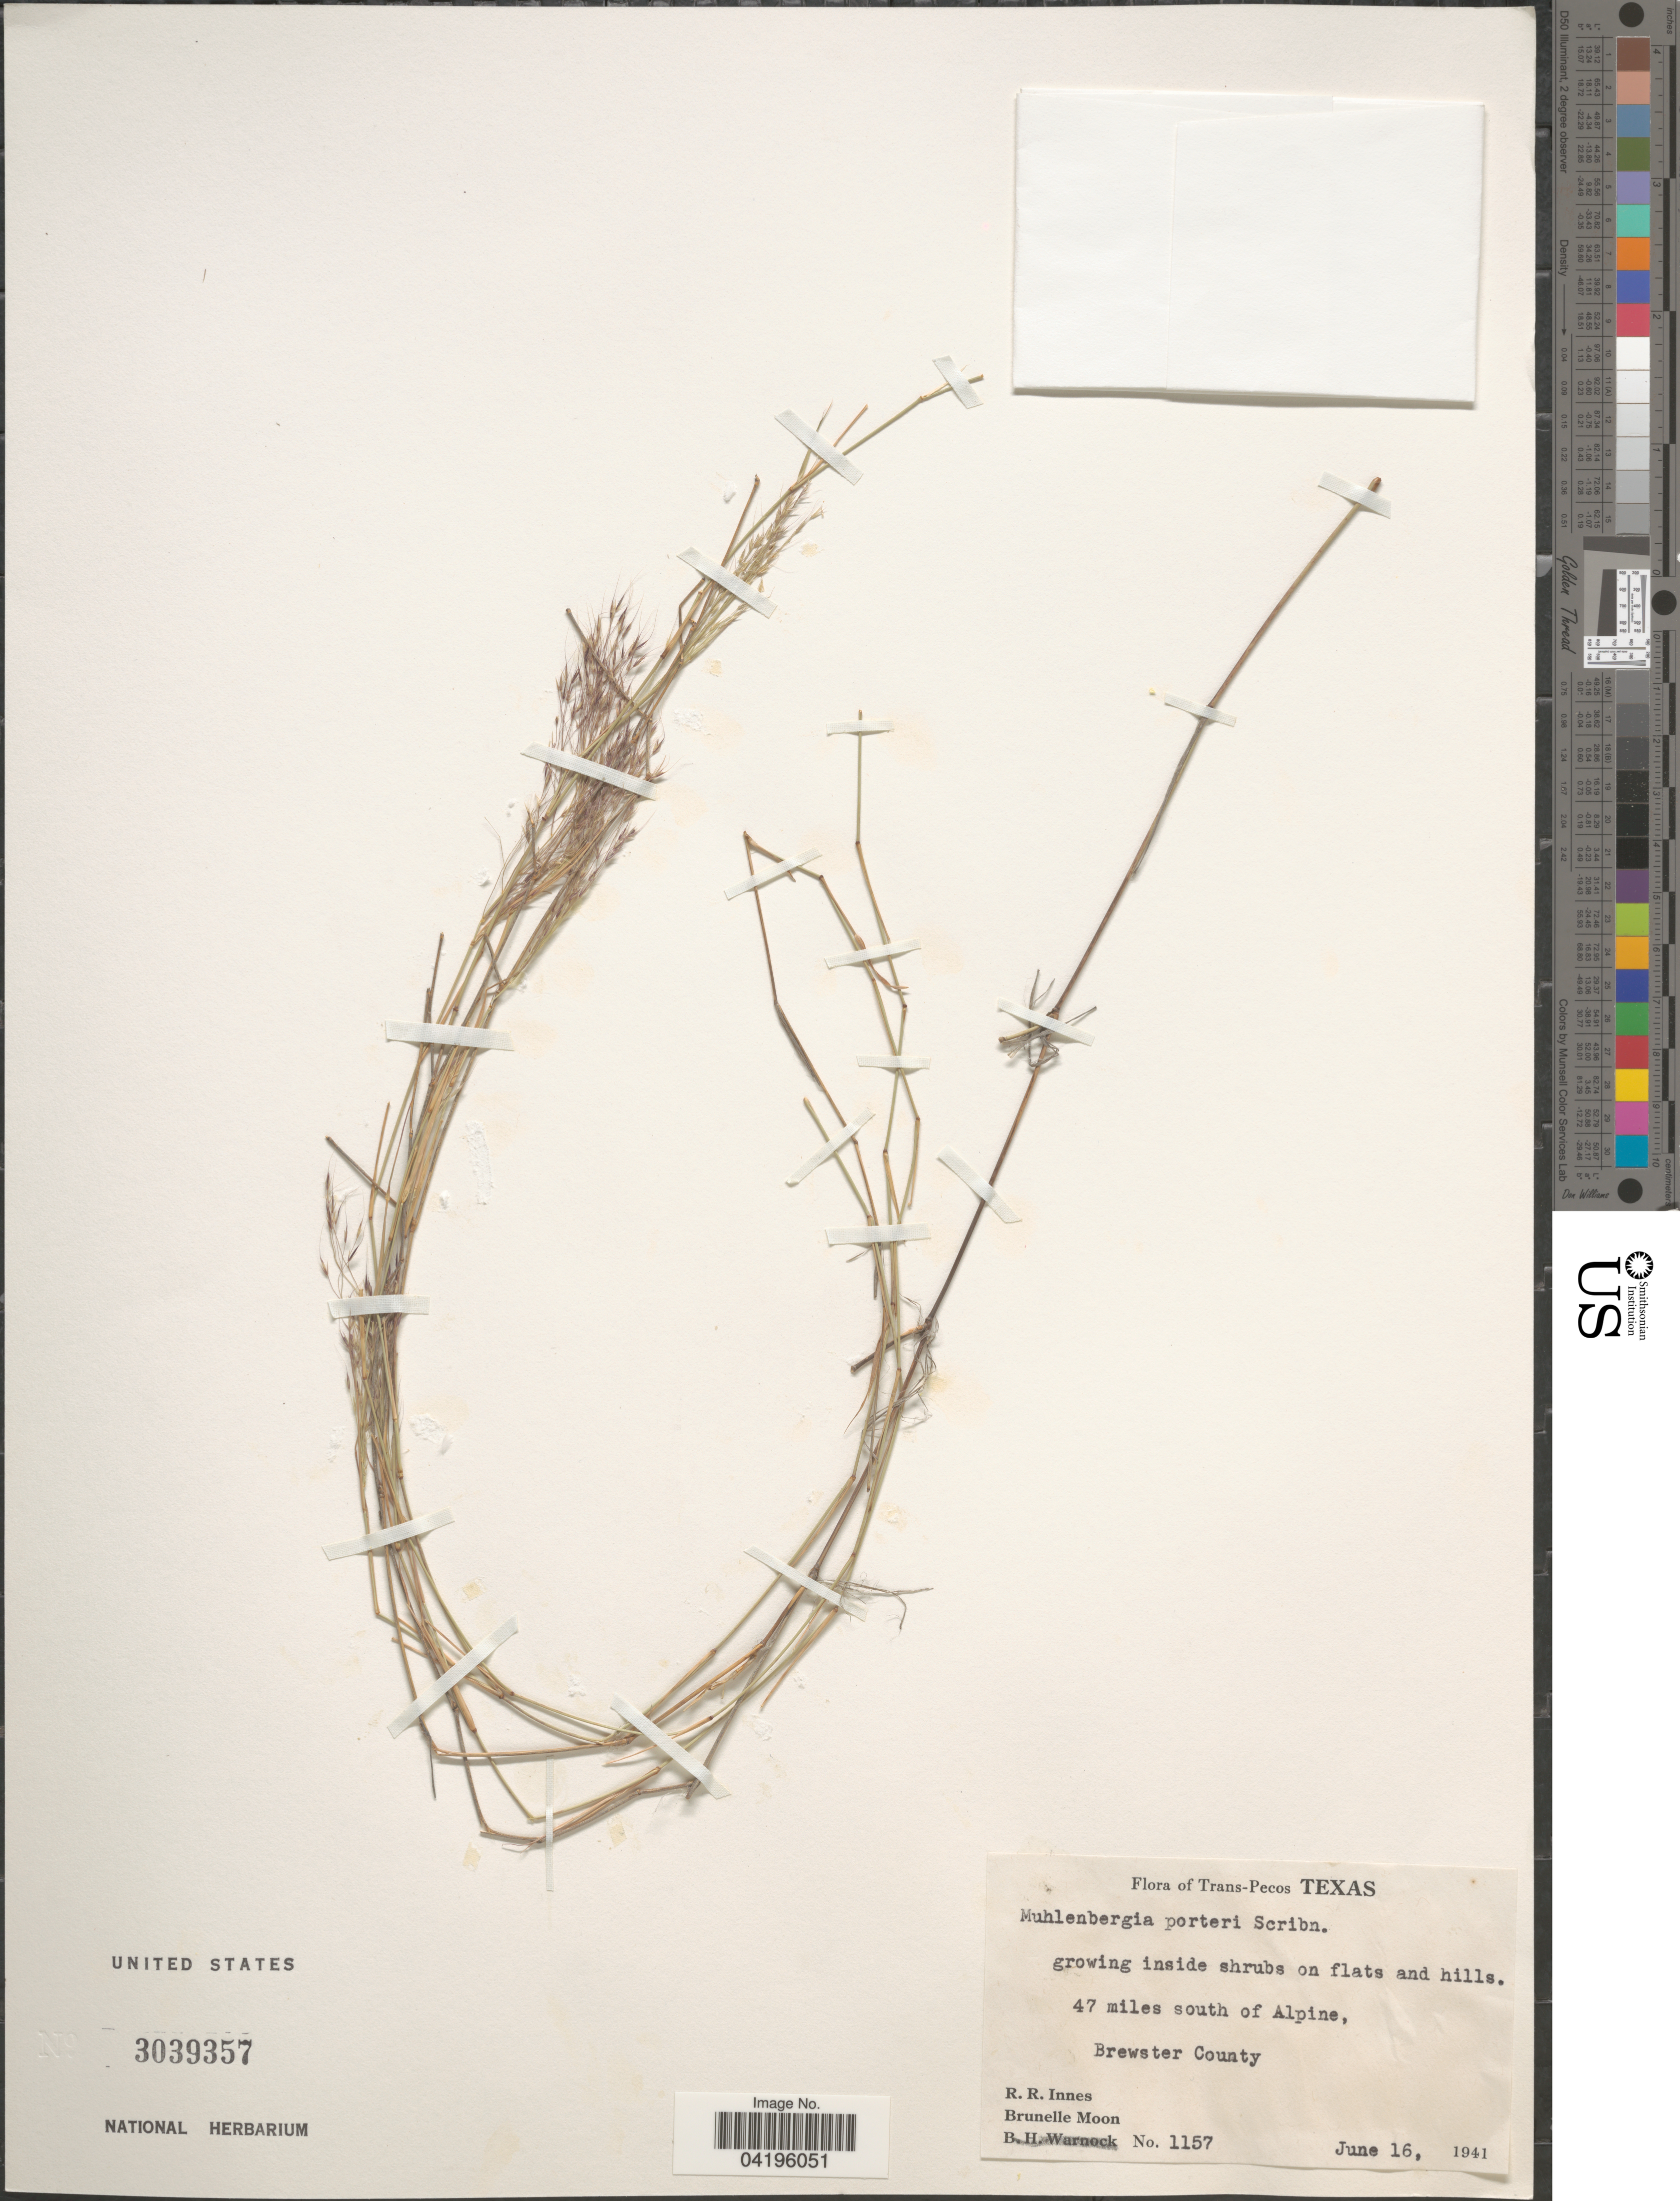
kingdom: Plantae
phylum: Tracheophyta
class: Liliopsida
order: Poales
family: Poaceae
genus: Muhlenbergia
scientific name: Muhlenbergia porteri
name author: Scribn. in W.J. Beal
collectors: R. Rose-Innes & B. Moon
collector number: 1157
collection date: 1941-06-16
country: United States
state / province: Texas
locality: Trans-Pecos. 47 miles south of Alpine, Brewster County.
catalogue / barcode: US 3039357